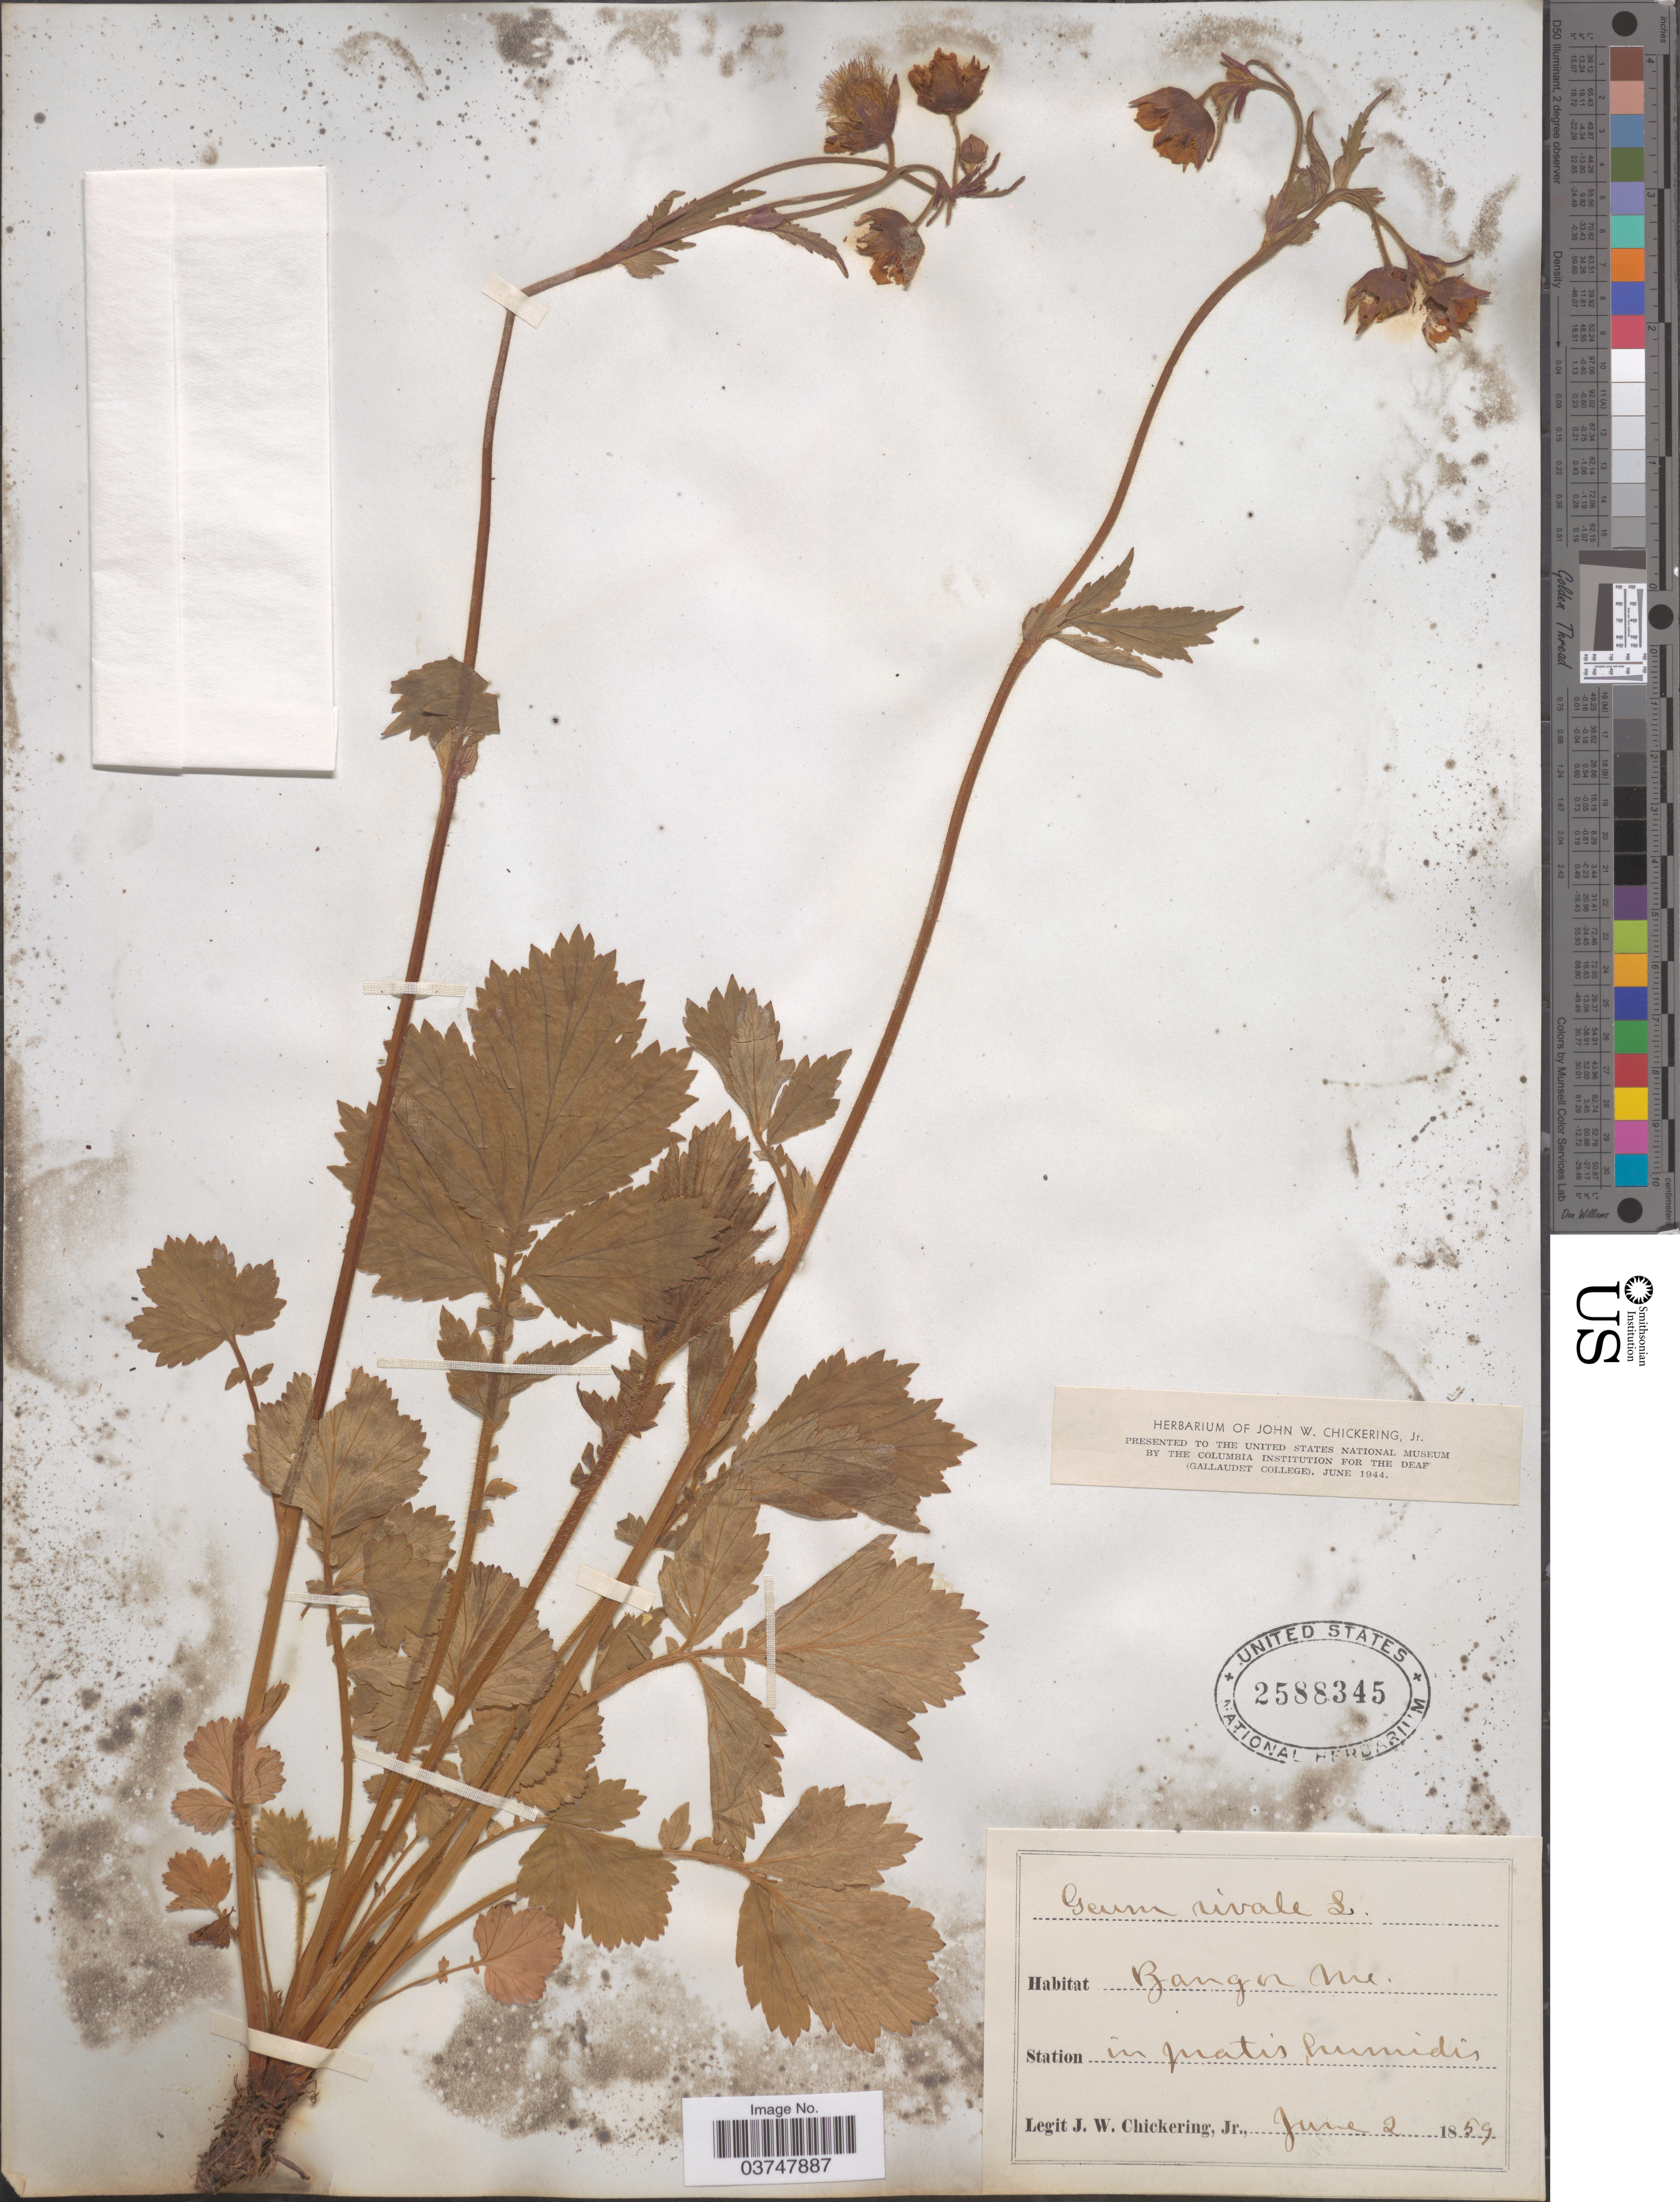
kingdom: Plantae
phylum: Tracheophyta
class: Magnoliopsida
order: Rosales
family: Rosaceae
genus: Geum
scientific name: Geum rivale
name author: L.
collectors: J. W. Chickering Jr.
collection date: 1859-06-02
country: United States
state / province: Maine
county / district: Penobscot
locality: Bangor. Station in pratis humidis.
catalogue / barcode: US 2588345